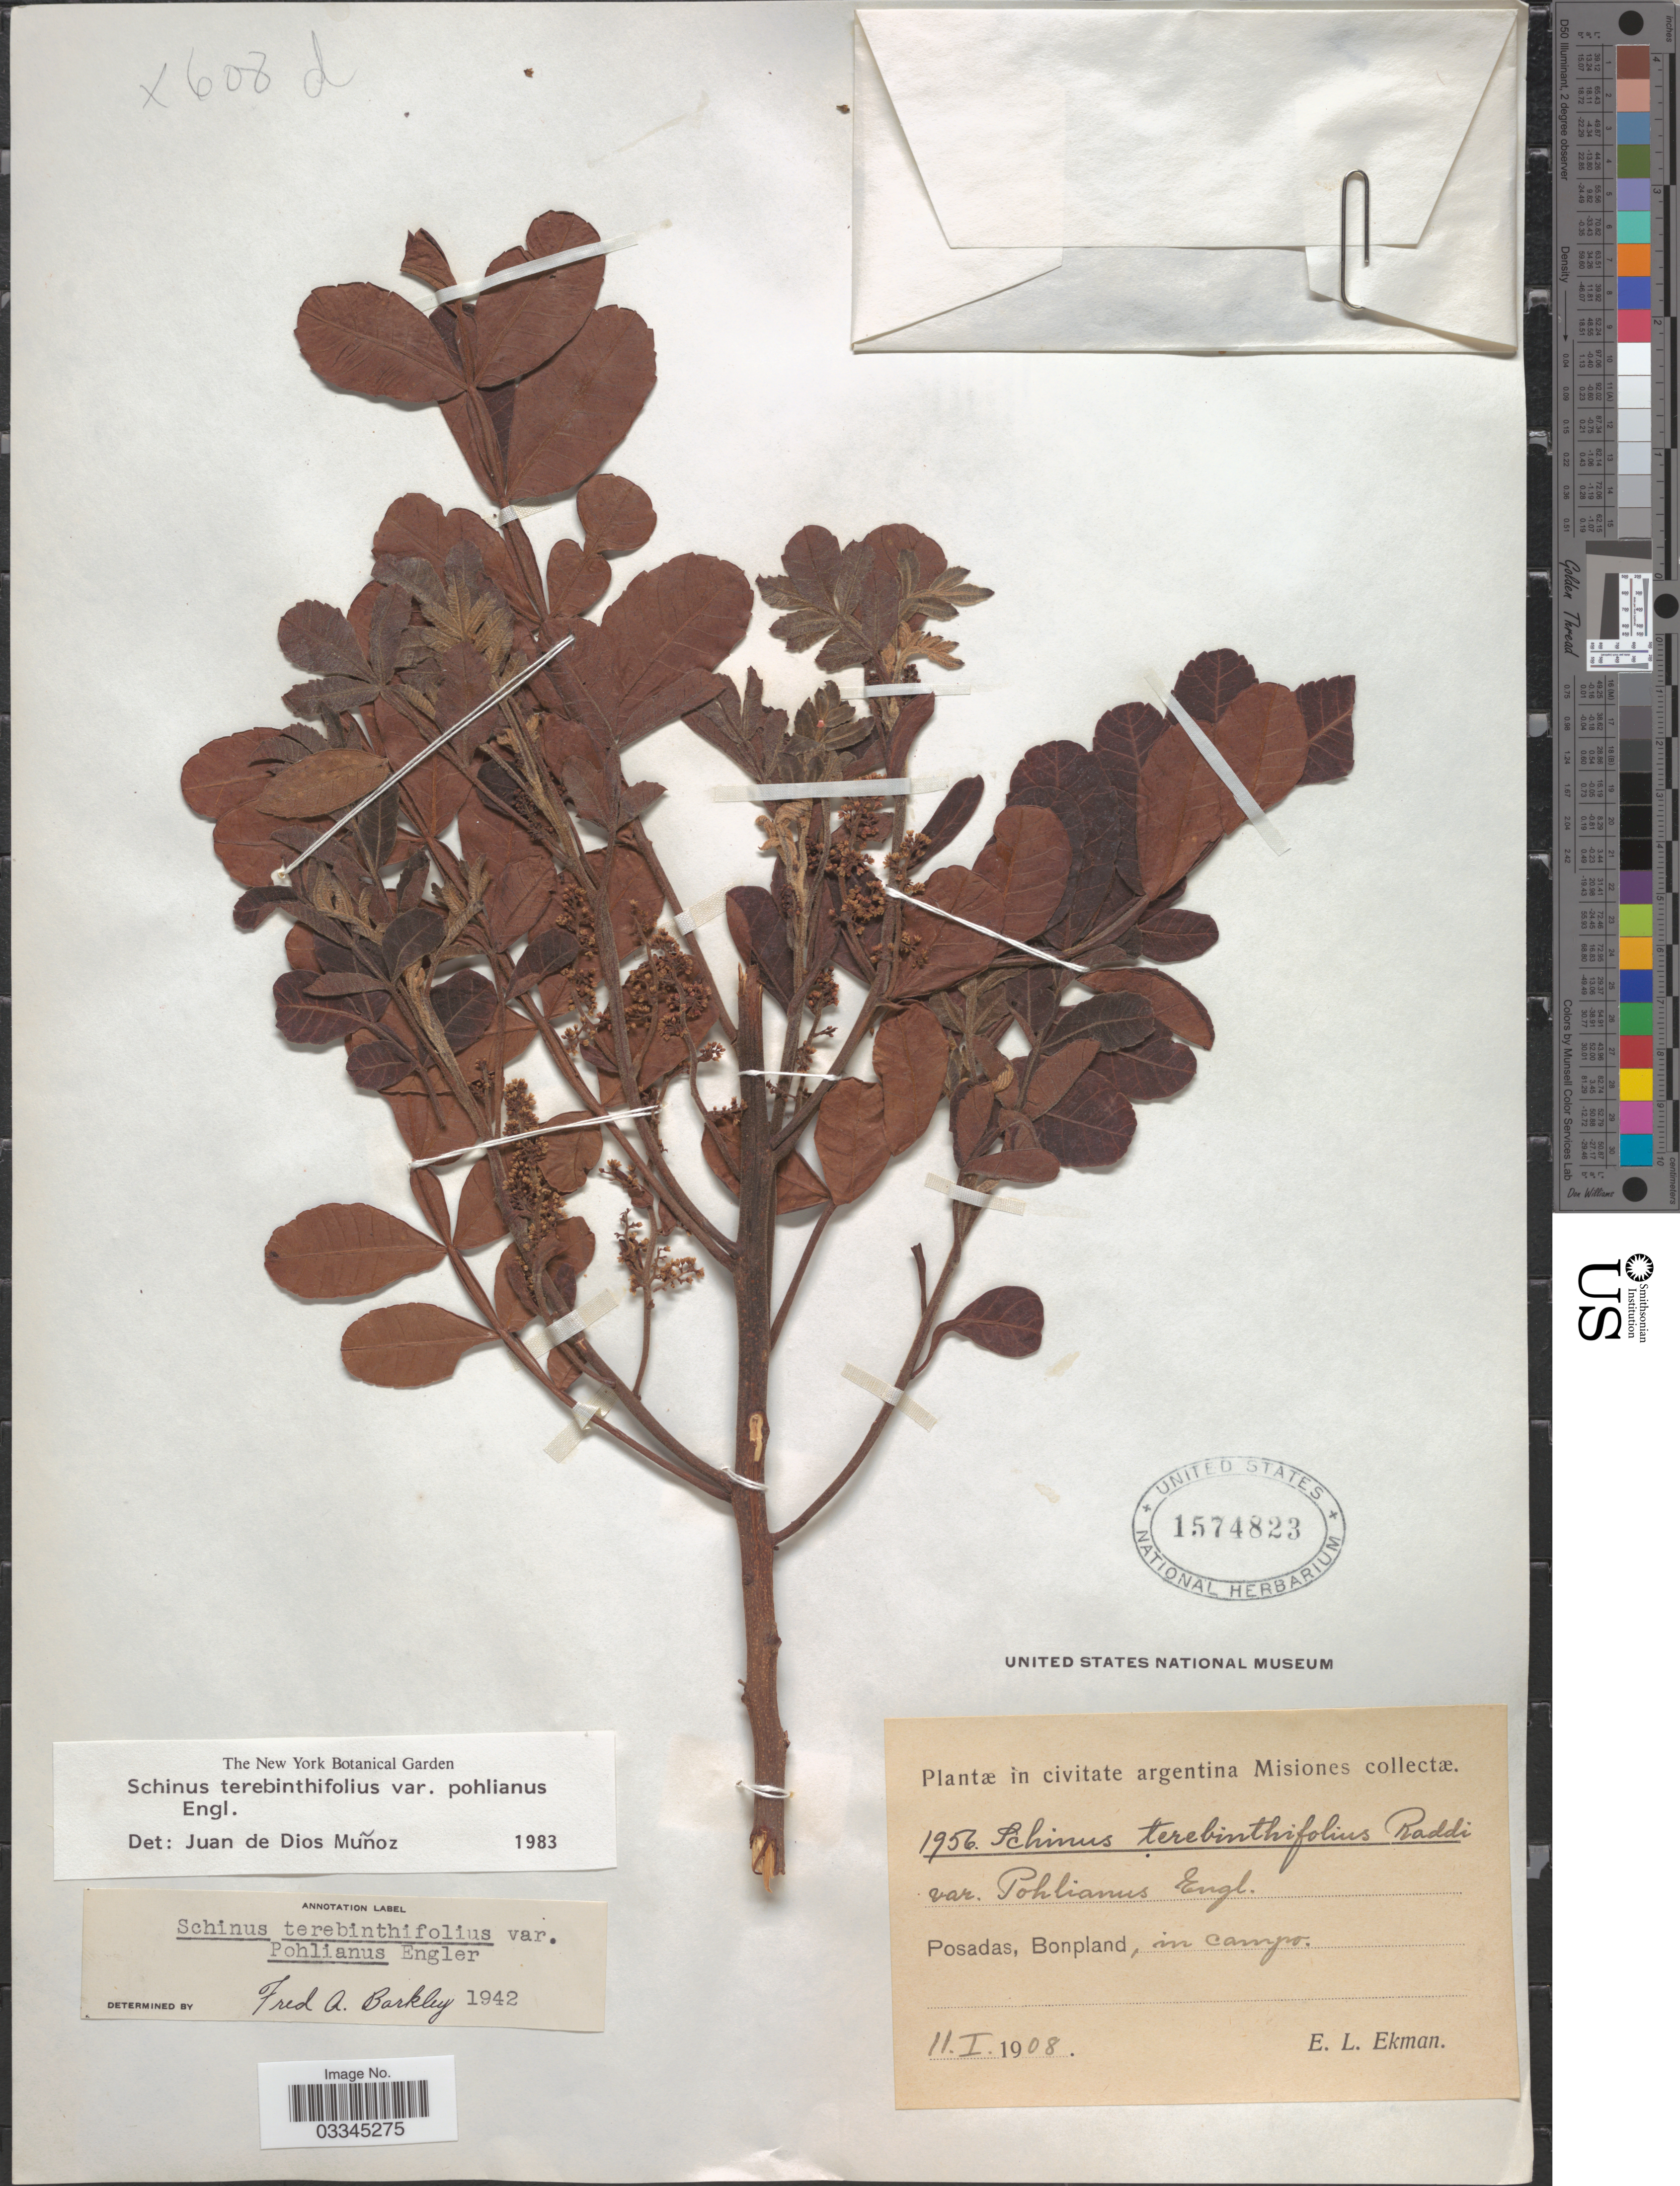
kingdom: Plantae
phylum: Tracheophyta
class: Magnoliopsida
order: Sapindales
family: Anacardiaceae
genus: Schinus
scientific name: Schinus terebinthifolia var. pohlianus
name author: Engl.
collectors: E. L. Ekman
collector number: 1956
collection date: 1908-01-11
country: Argentina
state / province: Misiones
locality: Posadas, Bonpland.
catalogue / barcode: US 1574823